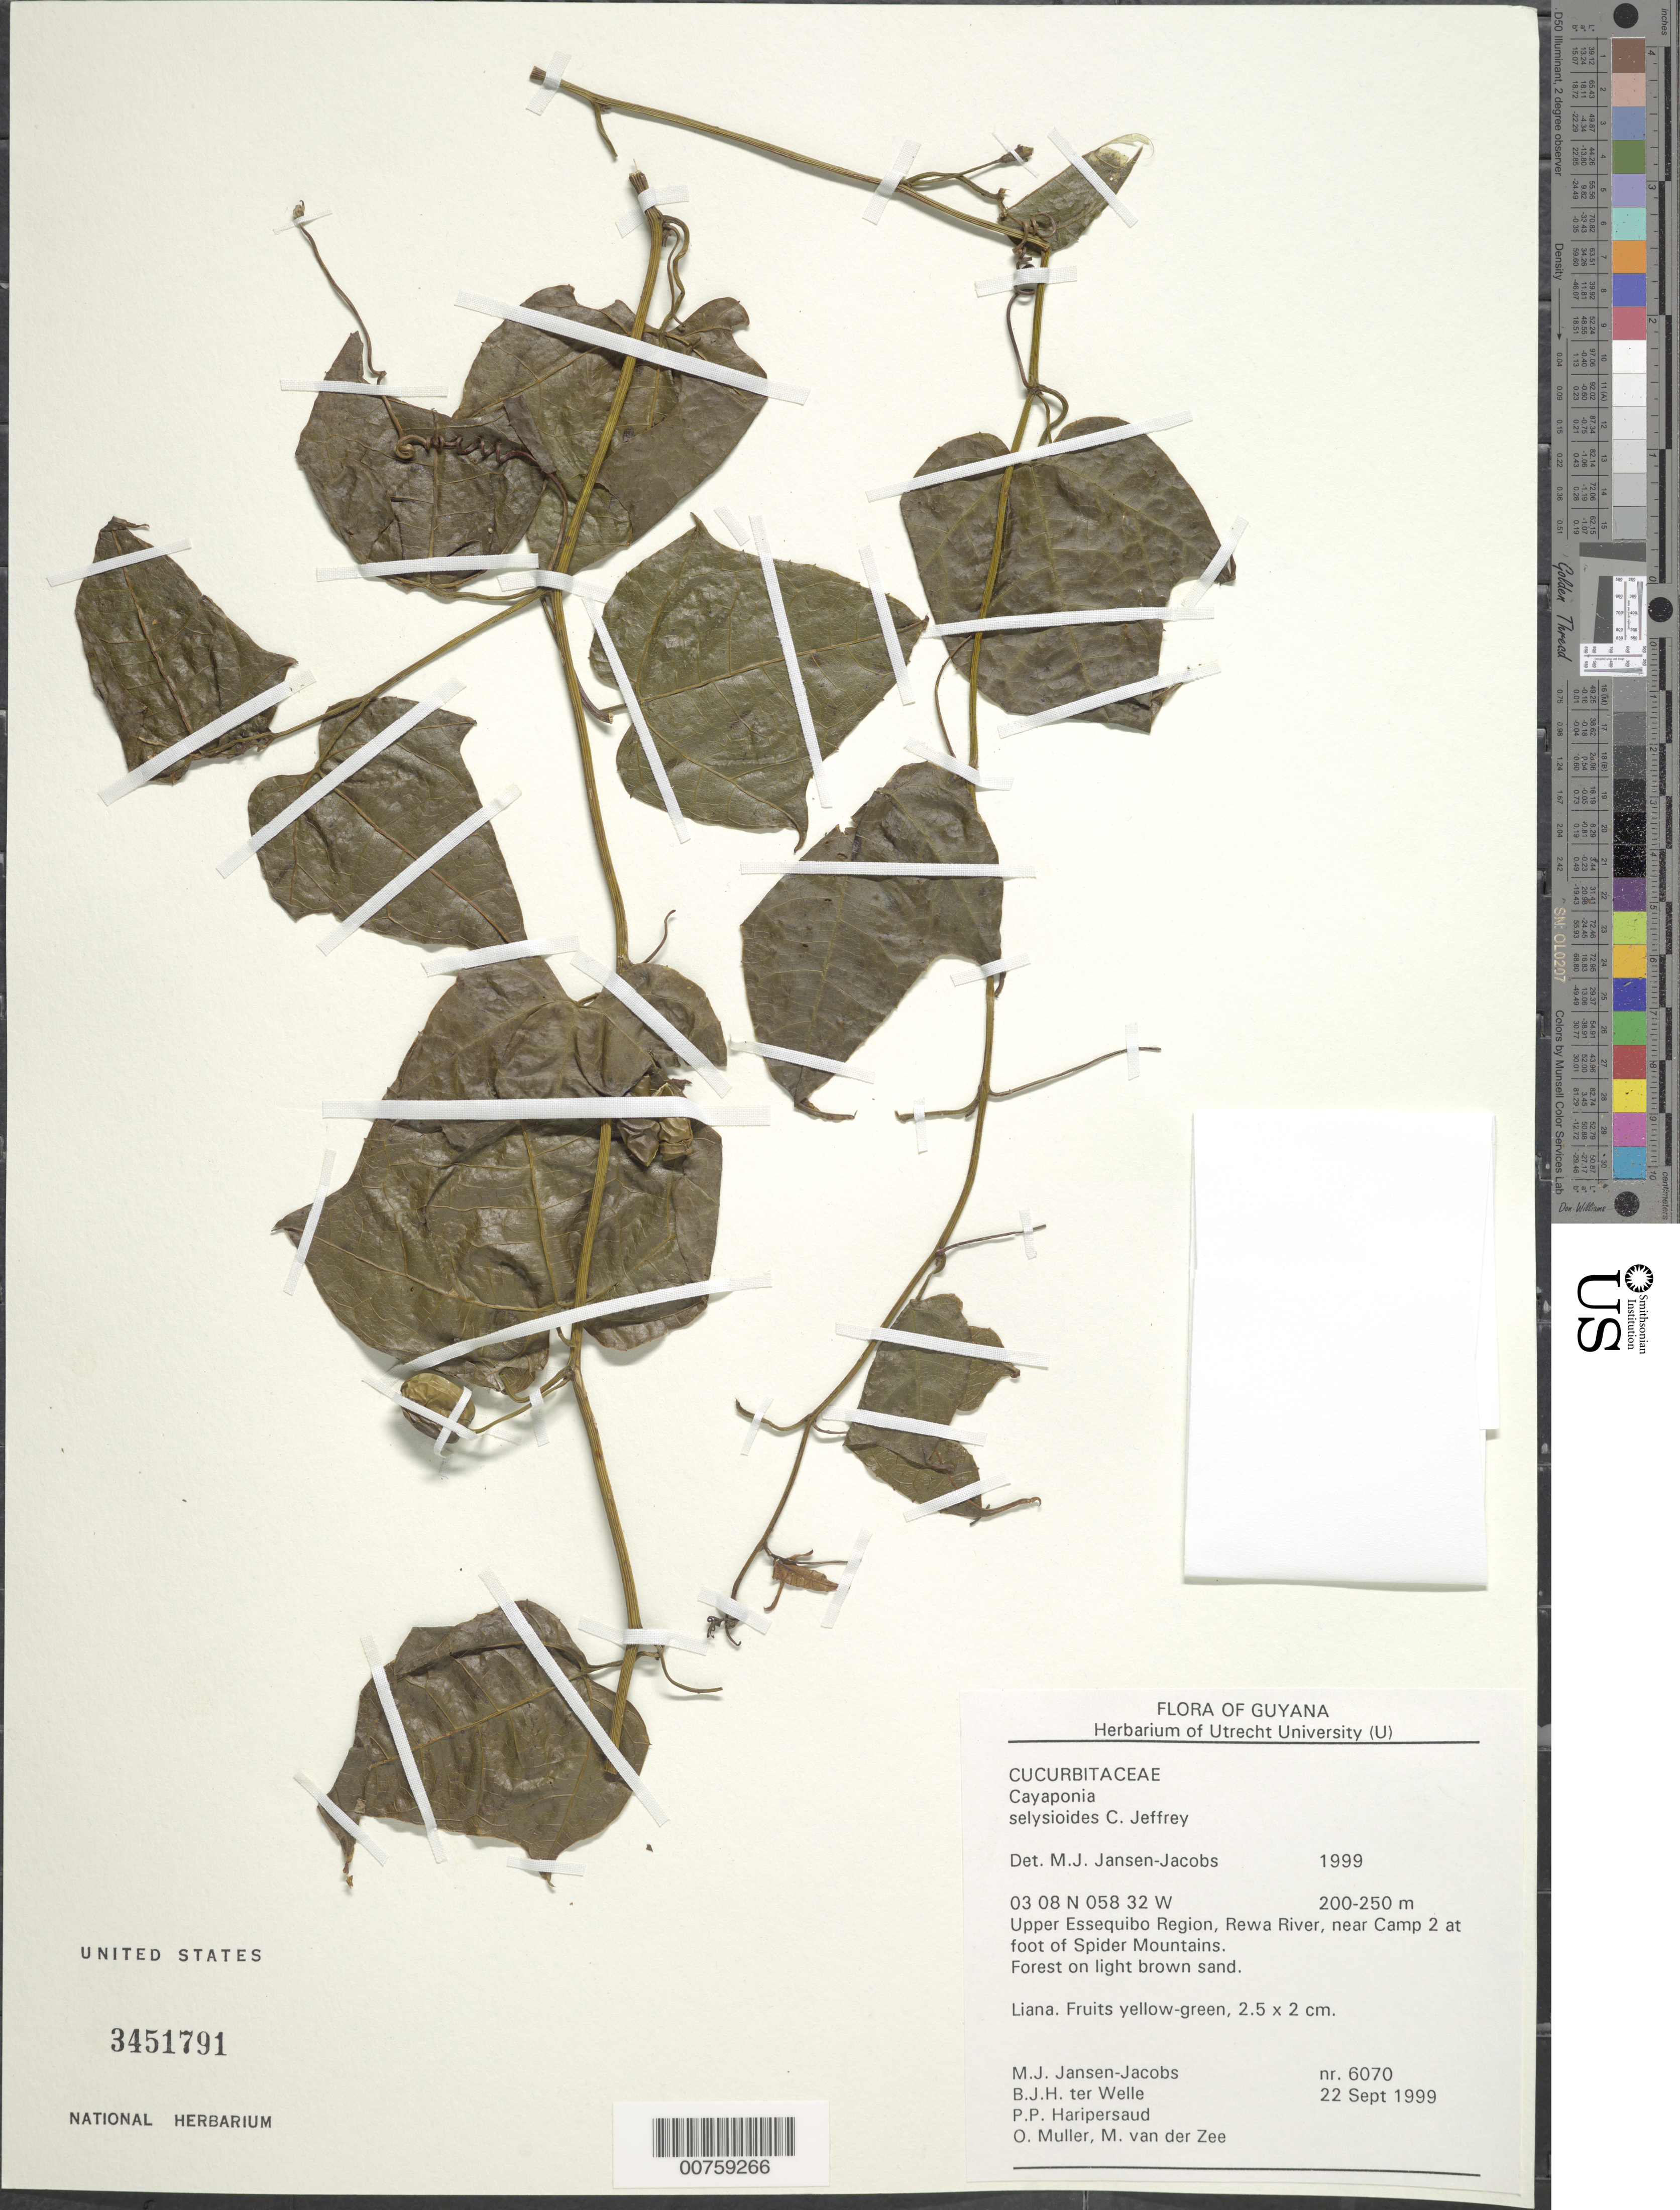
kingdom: Plantae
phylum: Tracheophyta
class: Magnoliopsida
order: Cucurbitales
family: Cucurbitaceae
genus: Cayaponia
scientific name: Cayaponia selysioides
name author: C. Jeffrey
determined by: Jansen-Jacobs, M. J., (U), Nationaal Herbarium Nederland, Utrecht University branch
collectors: M. J. Jansen-Jacobs, B. Welle, P. Haripersaud, O. Muller & M. van der Zee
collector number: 6070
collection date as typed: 22-Sep-99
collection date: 1999-09-22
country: Guyana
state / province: U. Takutu-U. Essequibo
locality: Rewa River, at foot of Spider Mts., near camp 2, Upper Essequibo Region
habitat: Forest on light brown sand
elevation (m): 200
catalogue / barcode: US 3451791